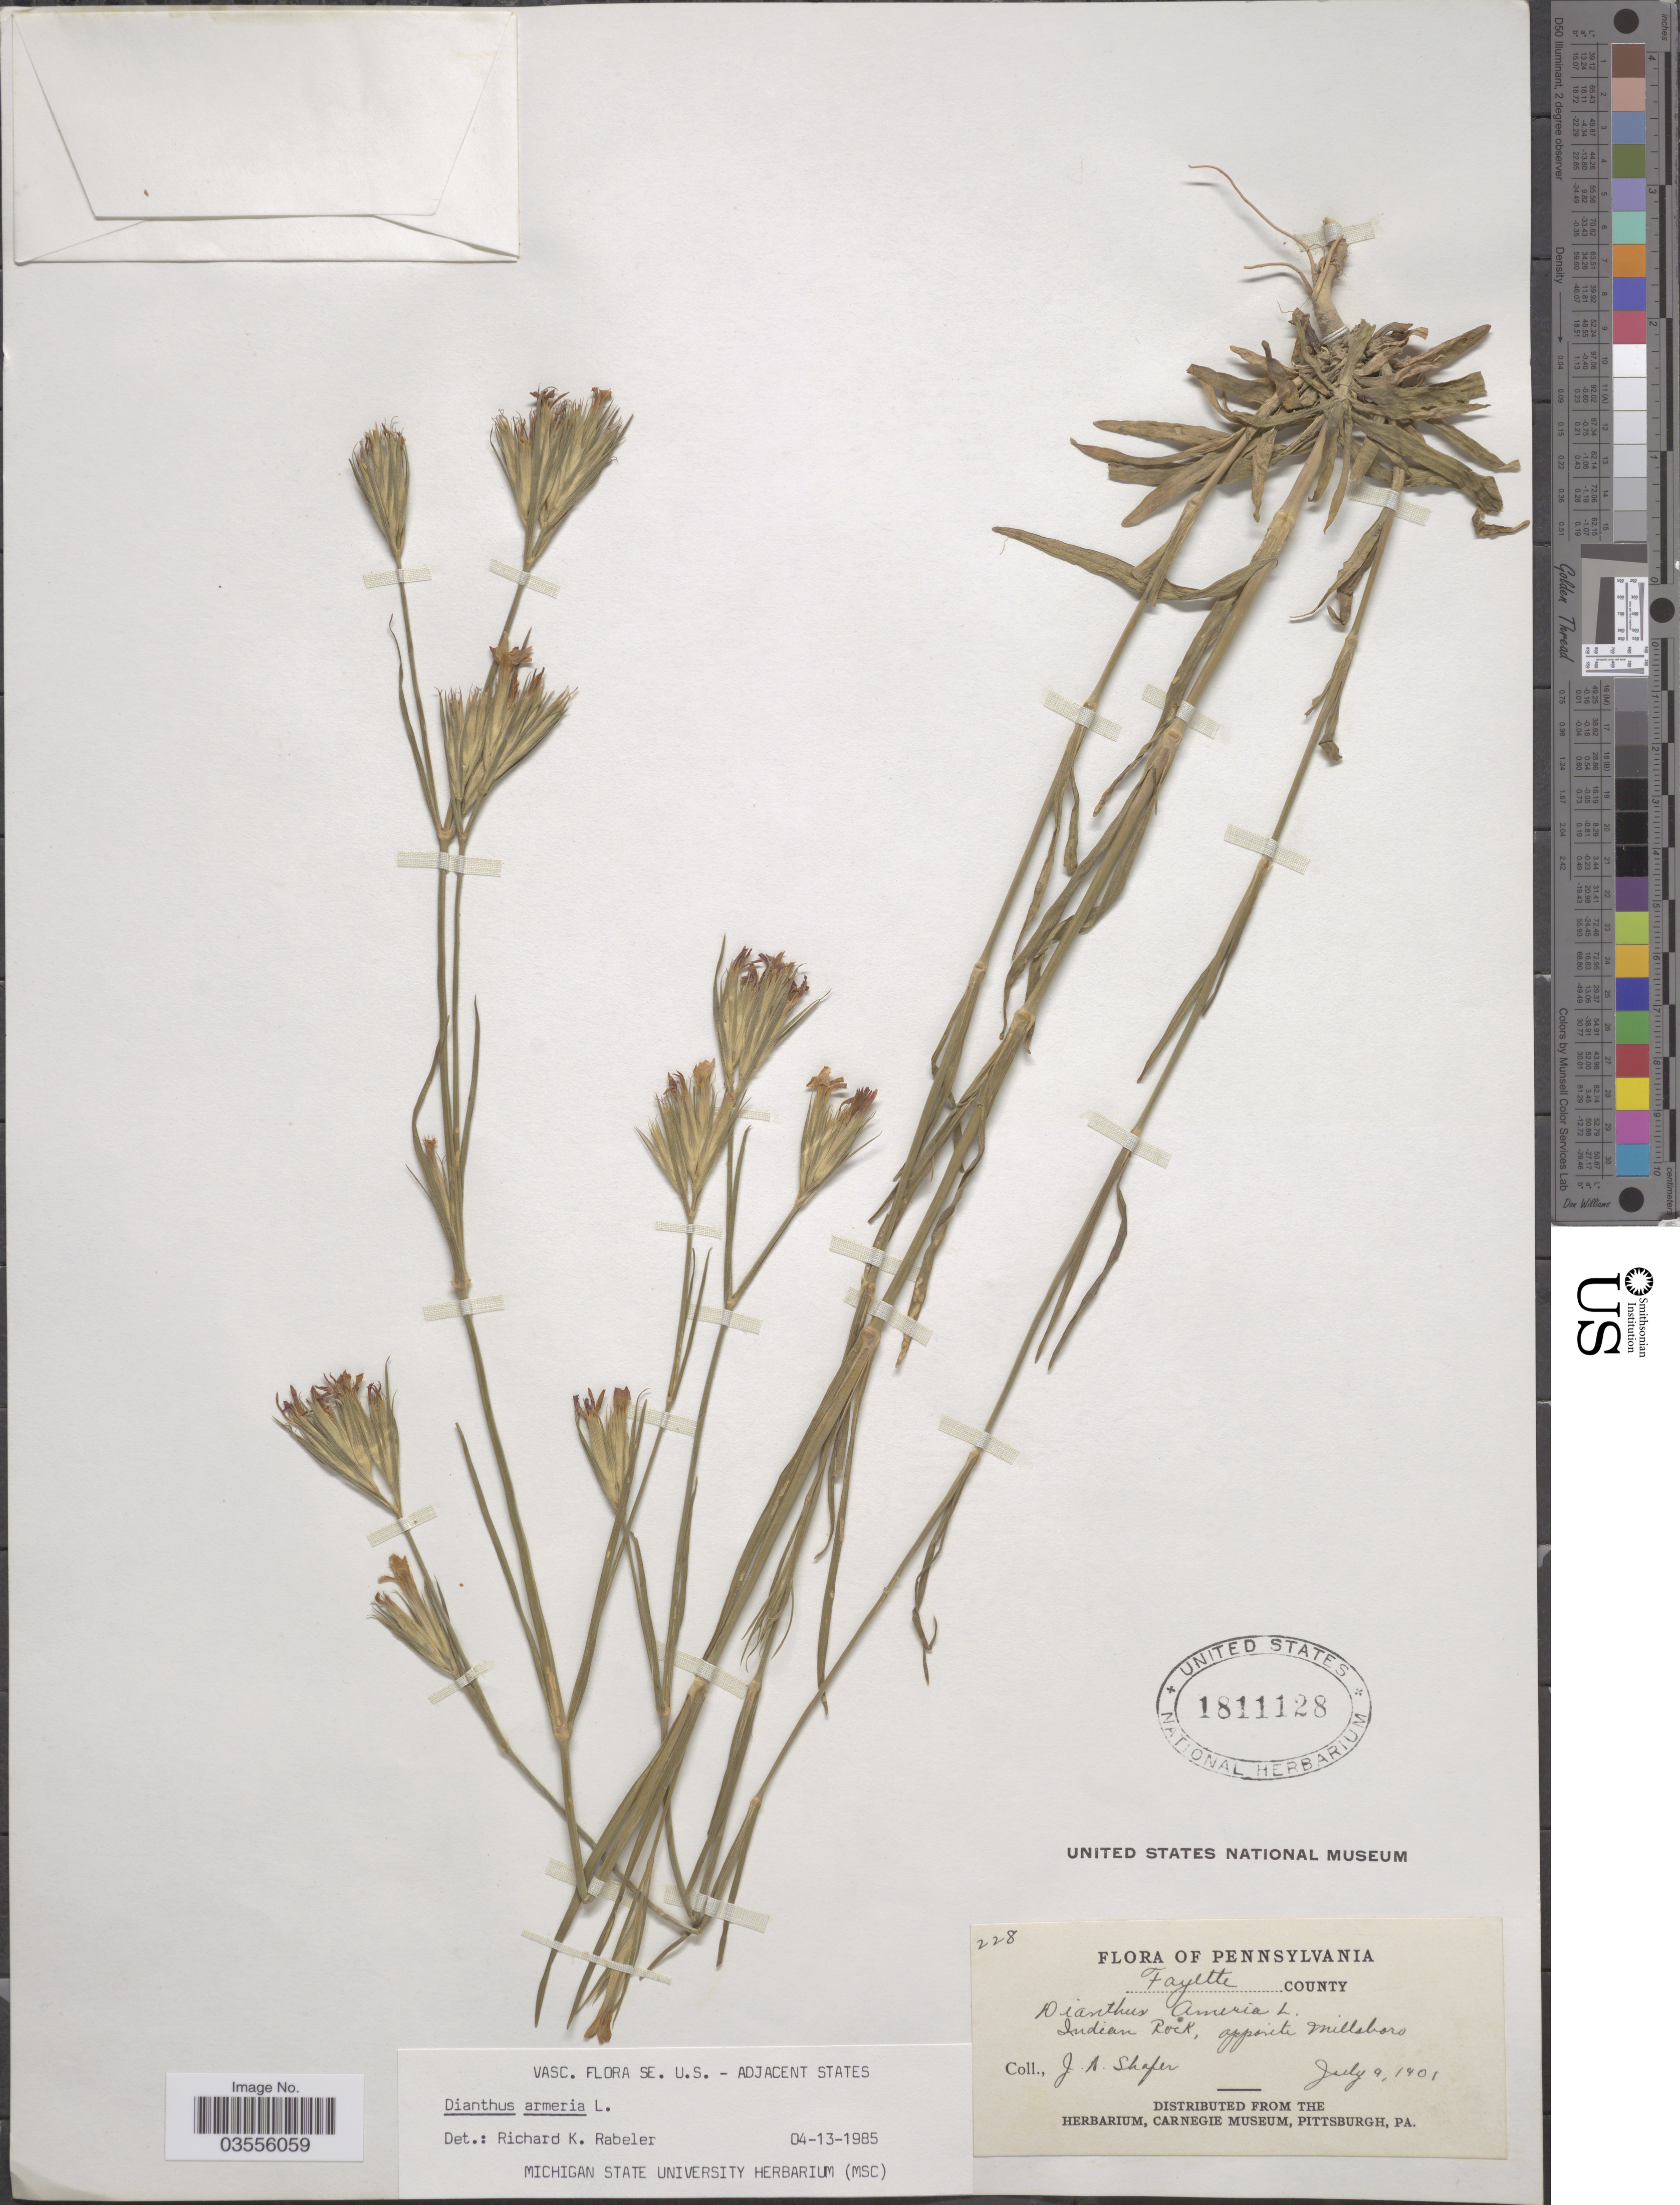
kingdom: Plantae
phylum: Tracheophyta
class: Magnoliopsida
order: Caryophyllales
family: Caryophyllaceae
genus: Dianthus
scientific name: Dianthus armeria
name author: L.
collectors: J. A. Shafer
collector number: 228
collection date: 1901-07-09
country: United States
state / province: Pennsylvania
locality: Fayette County. Indian Rock, opposite Millsboro.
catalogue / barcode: US 1811128